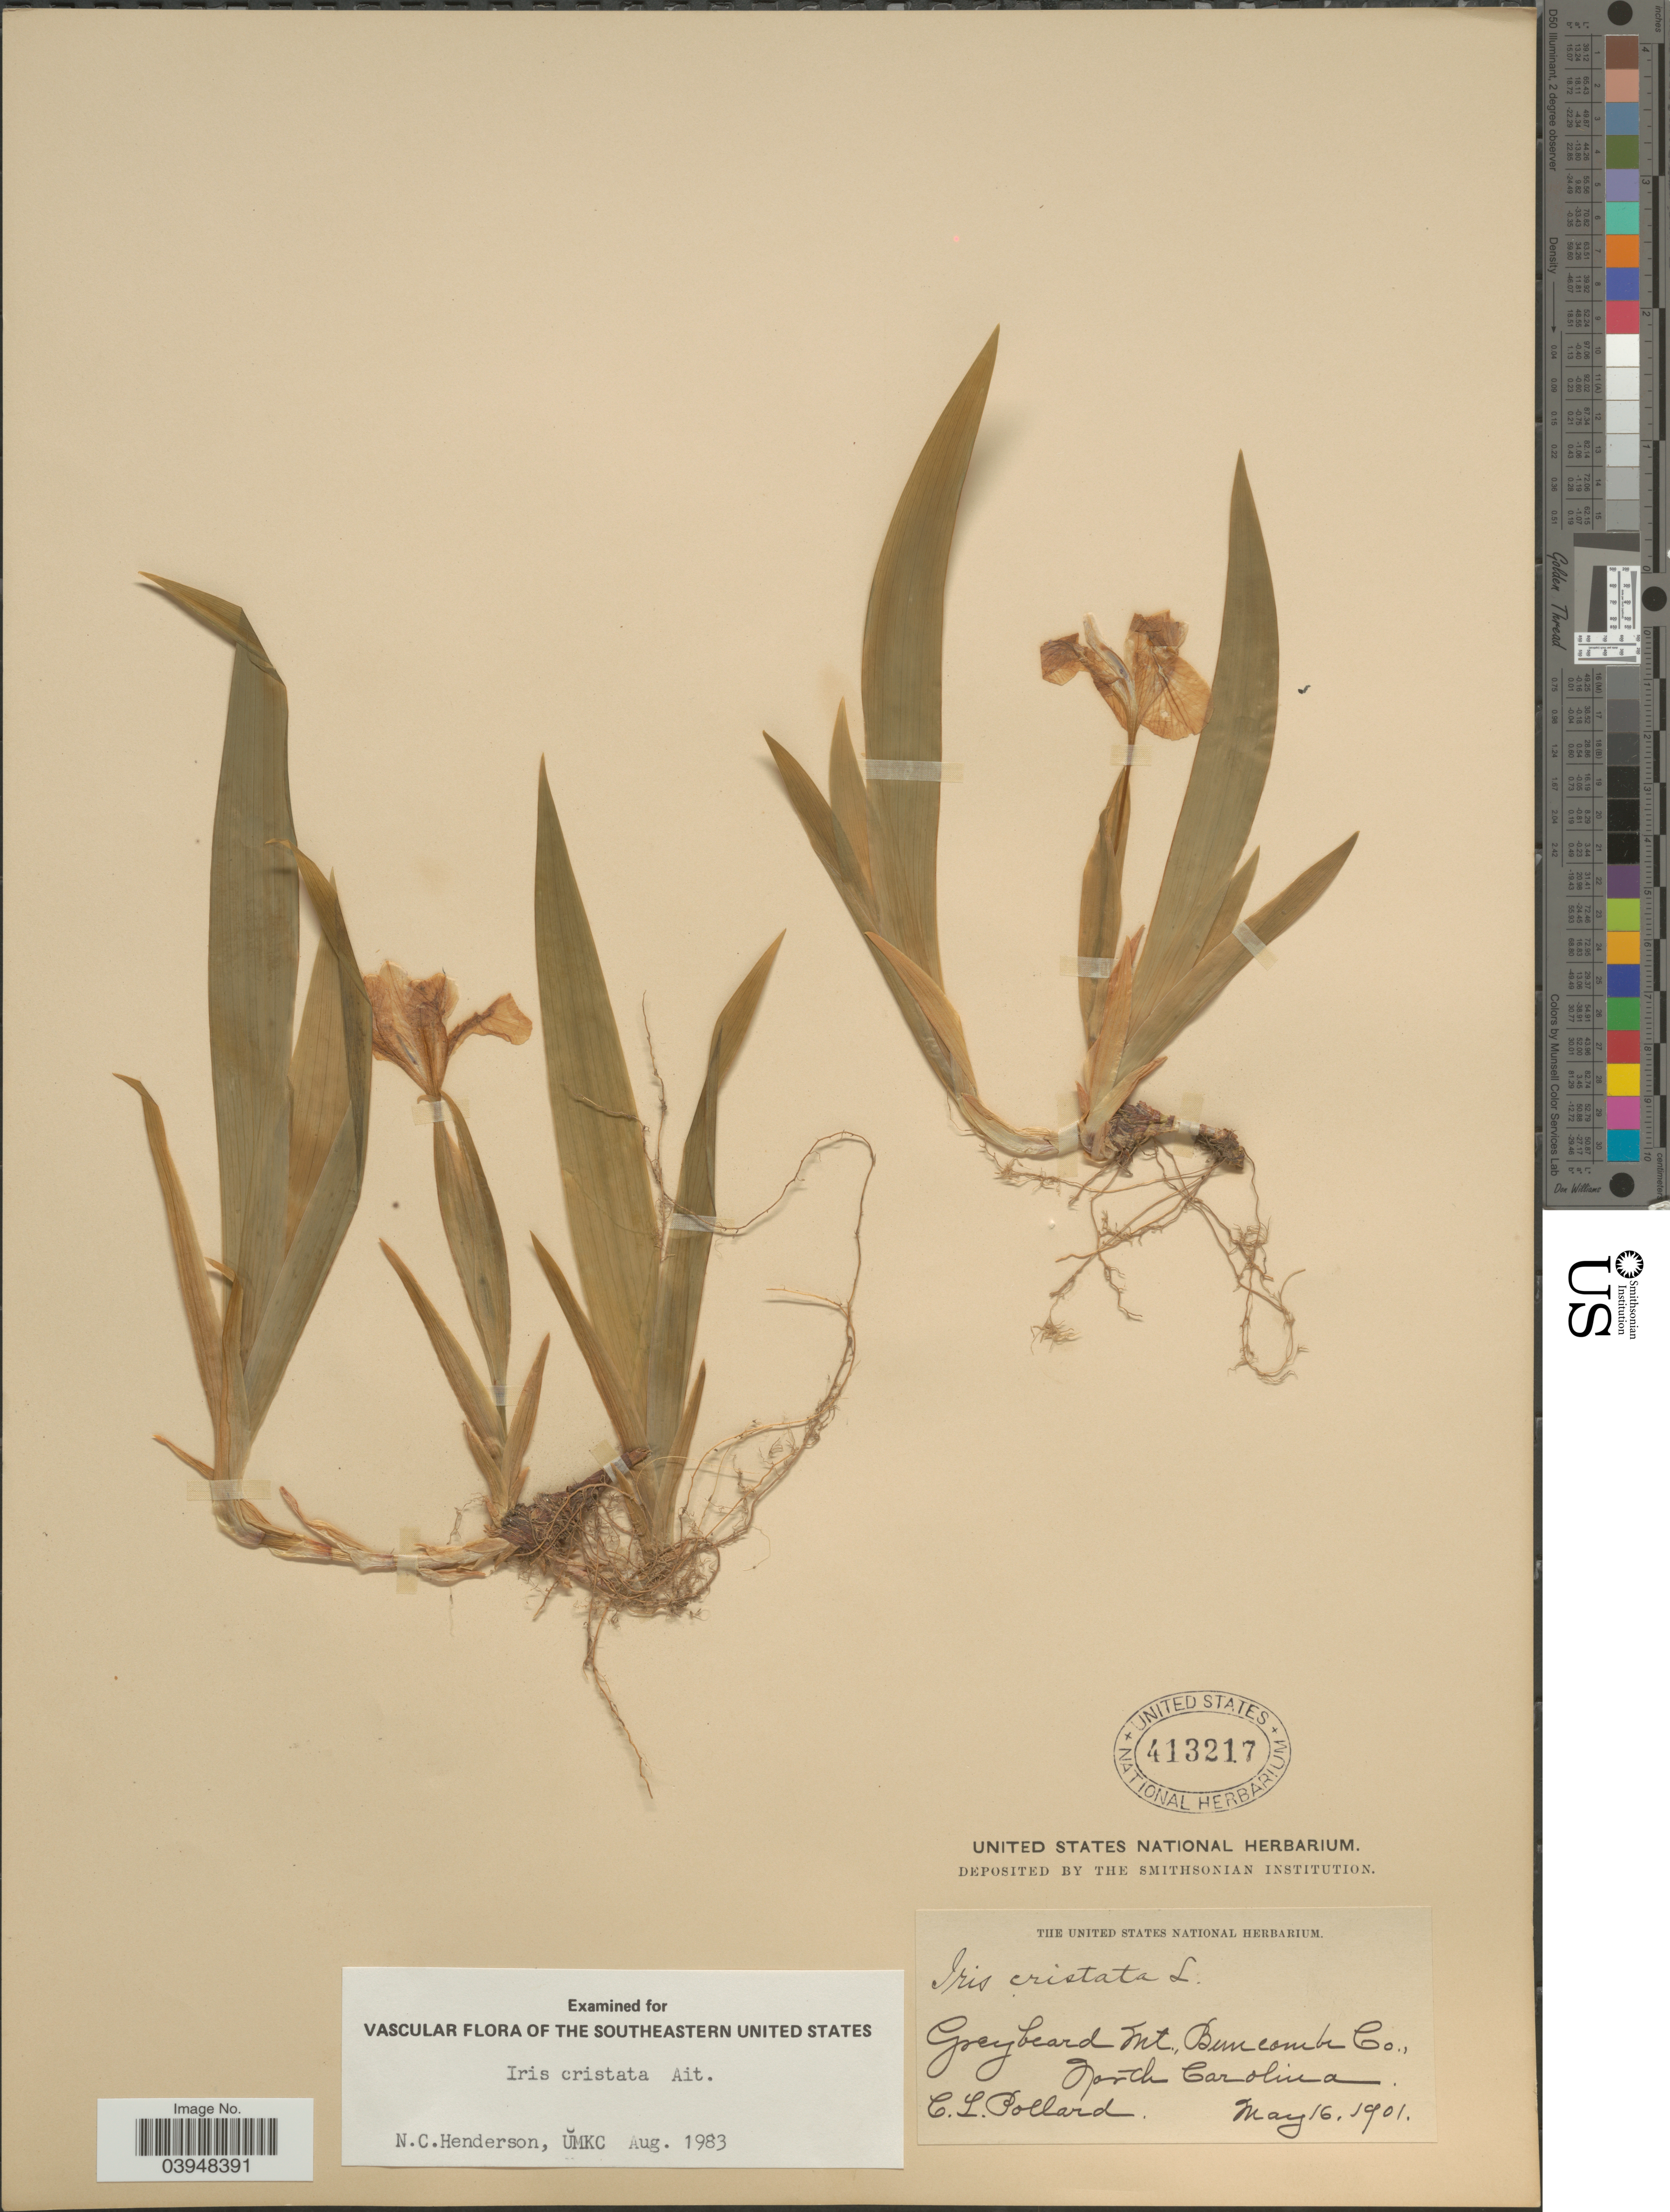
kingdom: Plantae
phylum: Tracheophyta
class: Liliopsida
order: Asparagales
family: Iridaceae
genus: Iris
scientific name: Iris cristata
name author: Aiton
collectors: C. L. Pollard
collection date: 1901-05-16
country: United States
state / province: North Carolina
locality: Greybeard Mt., Buncombe Co.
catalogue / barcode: US 413217